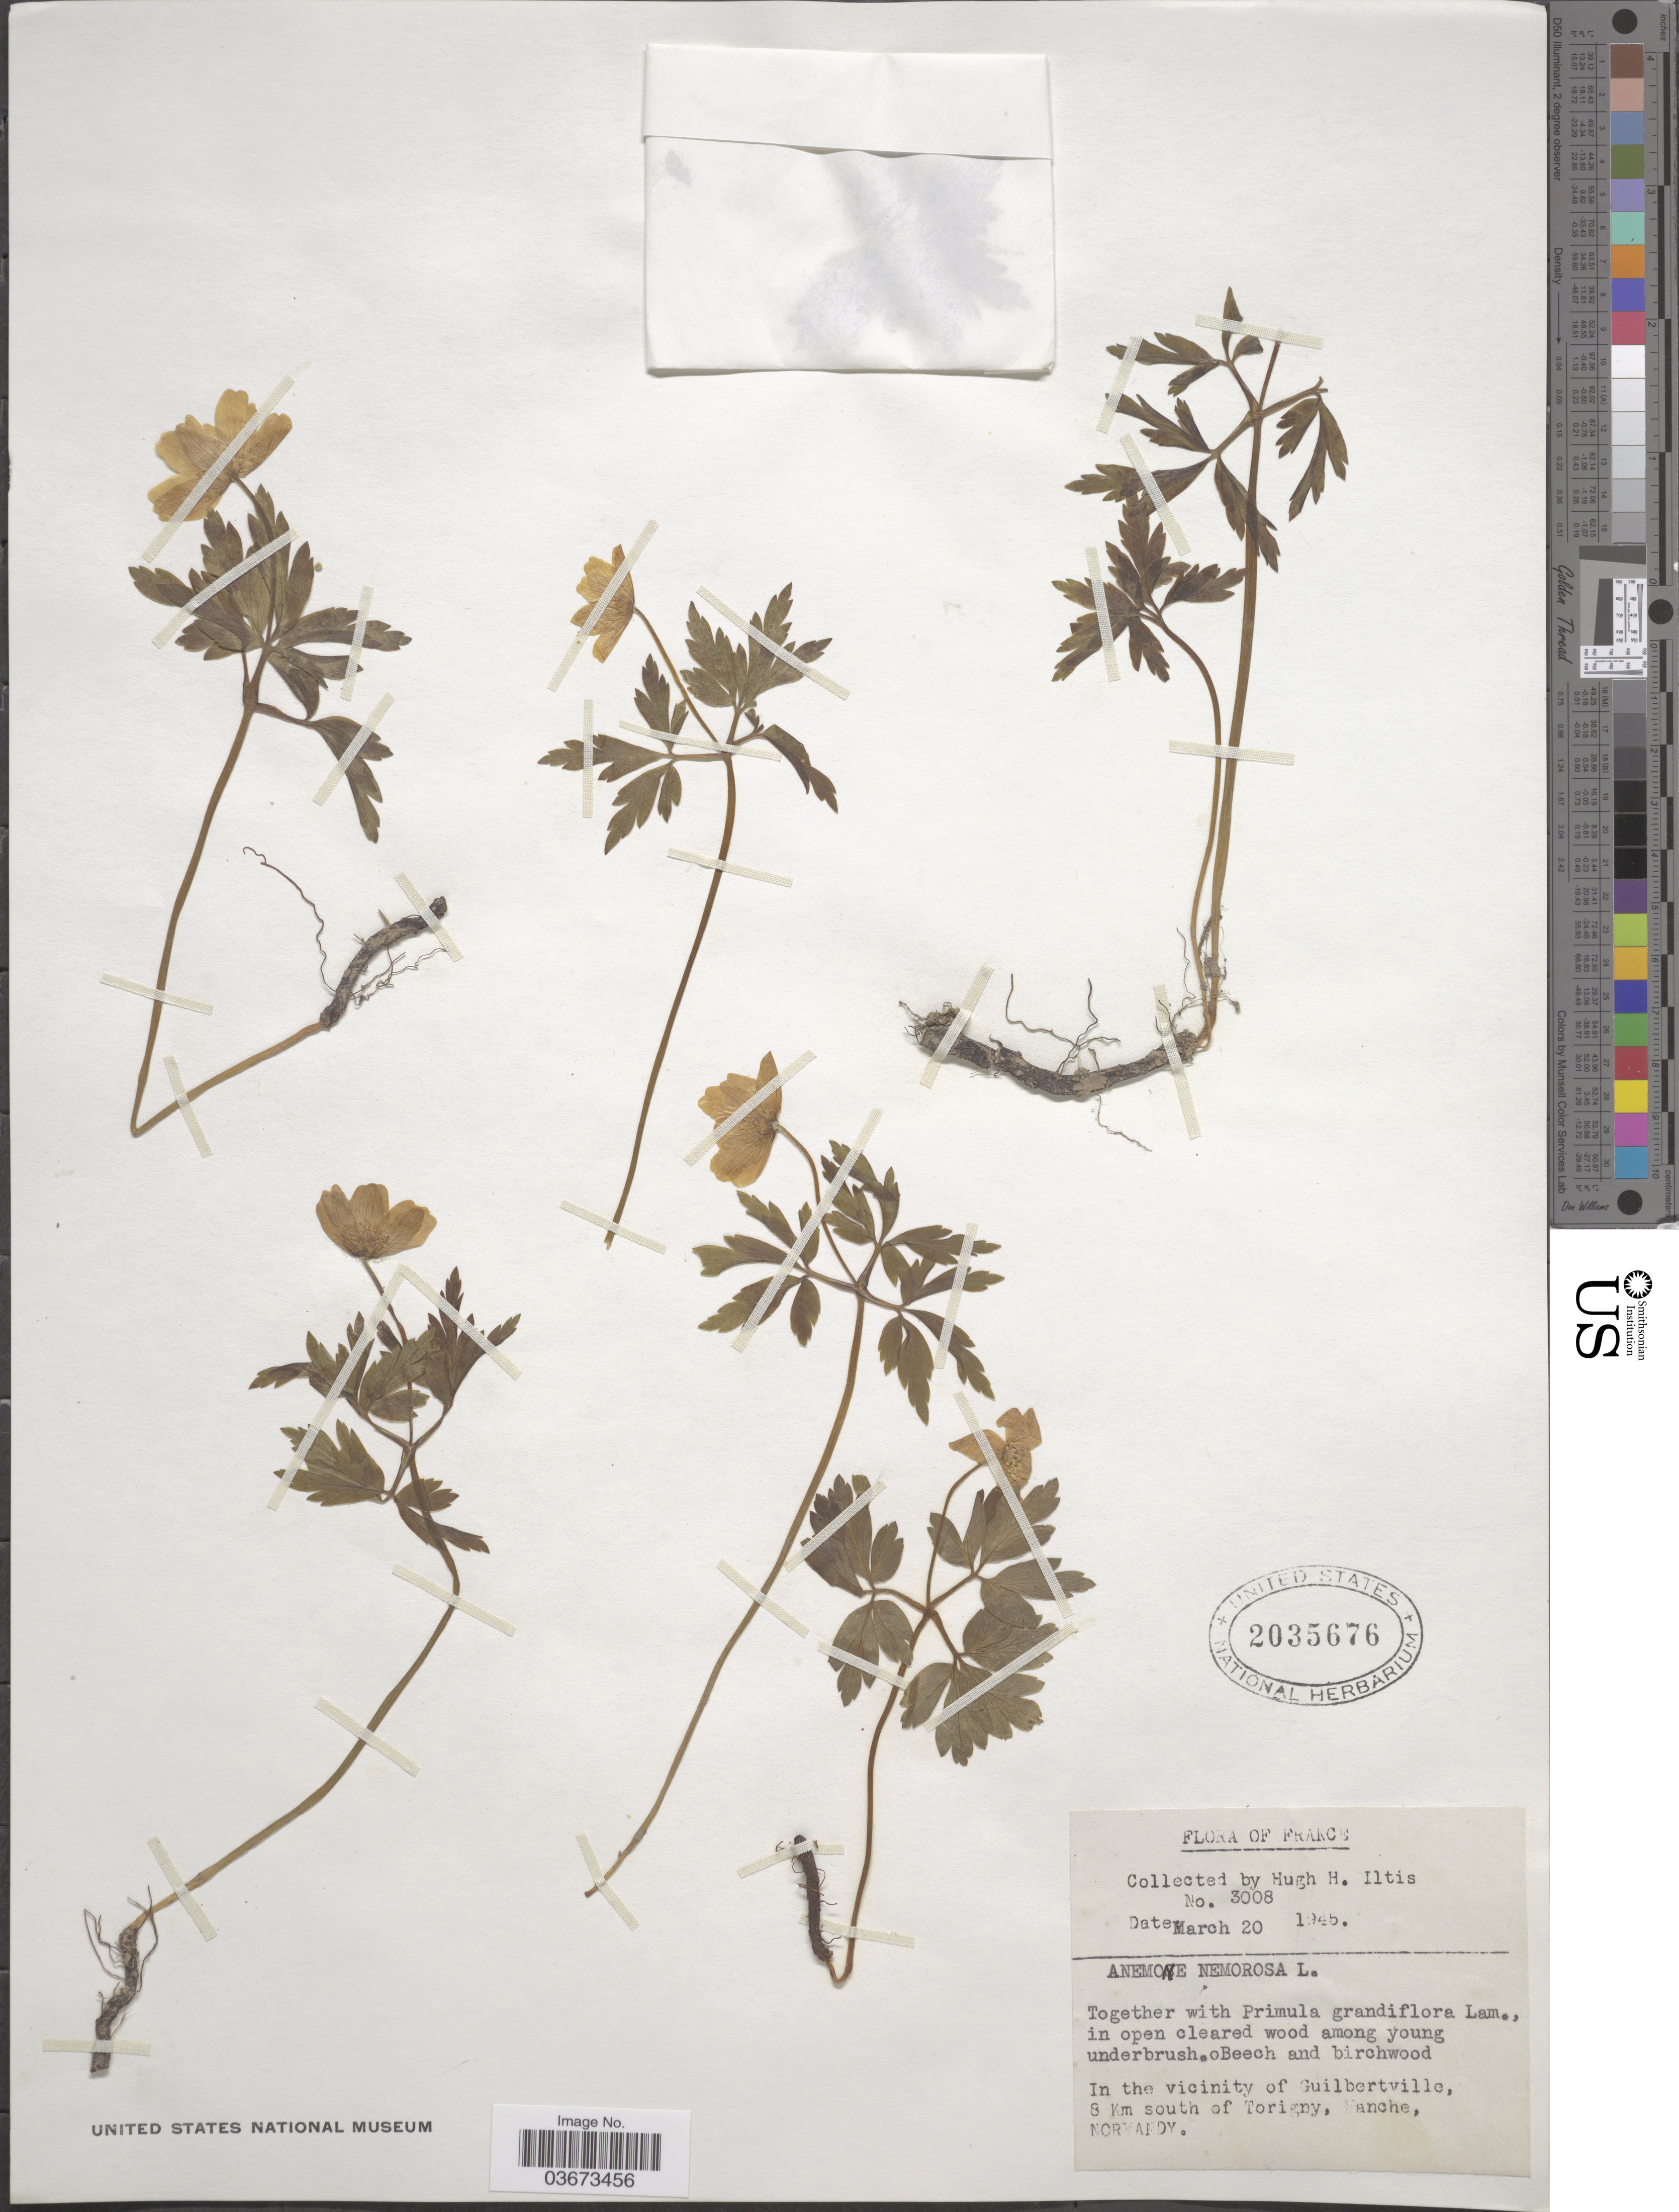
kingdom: Plantae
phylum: Tracheophyta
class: Magnoliopsida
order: Ranunculales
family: Ranunculaceae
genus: Anemone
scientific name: Anemone nemorosa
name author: L.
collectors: H. Iltis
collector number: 3008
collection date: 1945-03-20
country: France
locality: In the vicinity of Guilbertville, 8 Km south of Torigny, Manche, Normandy.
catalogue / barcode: US 2035676